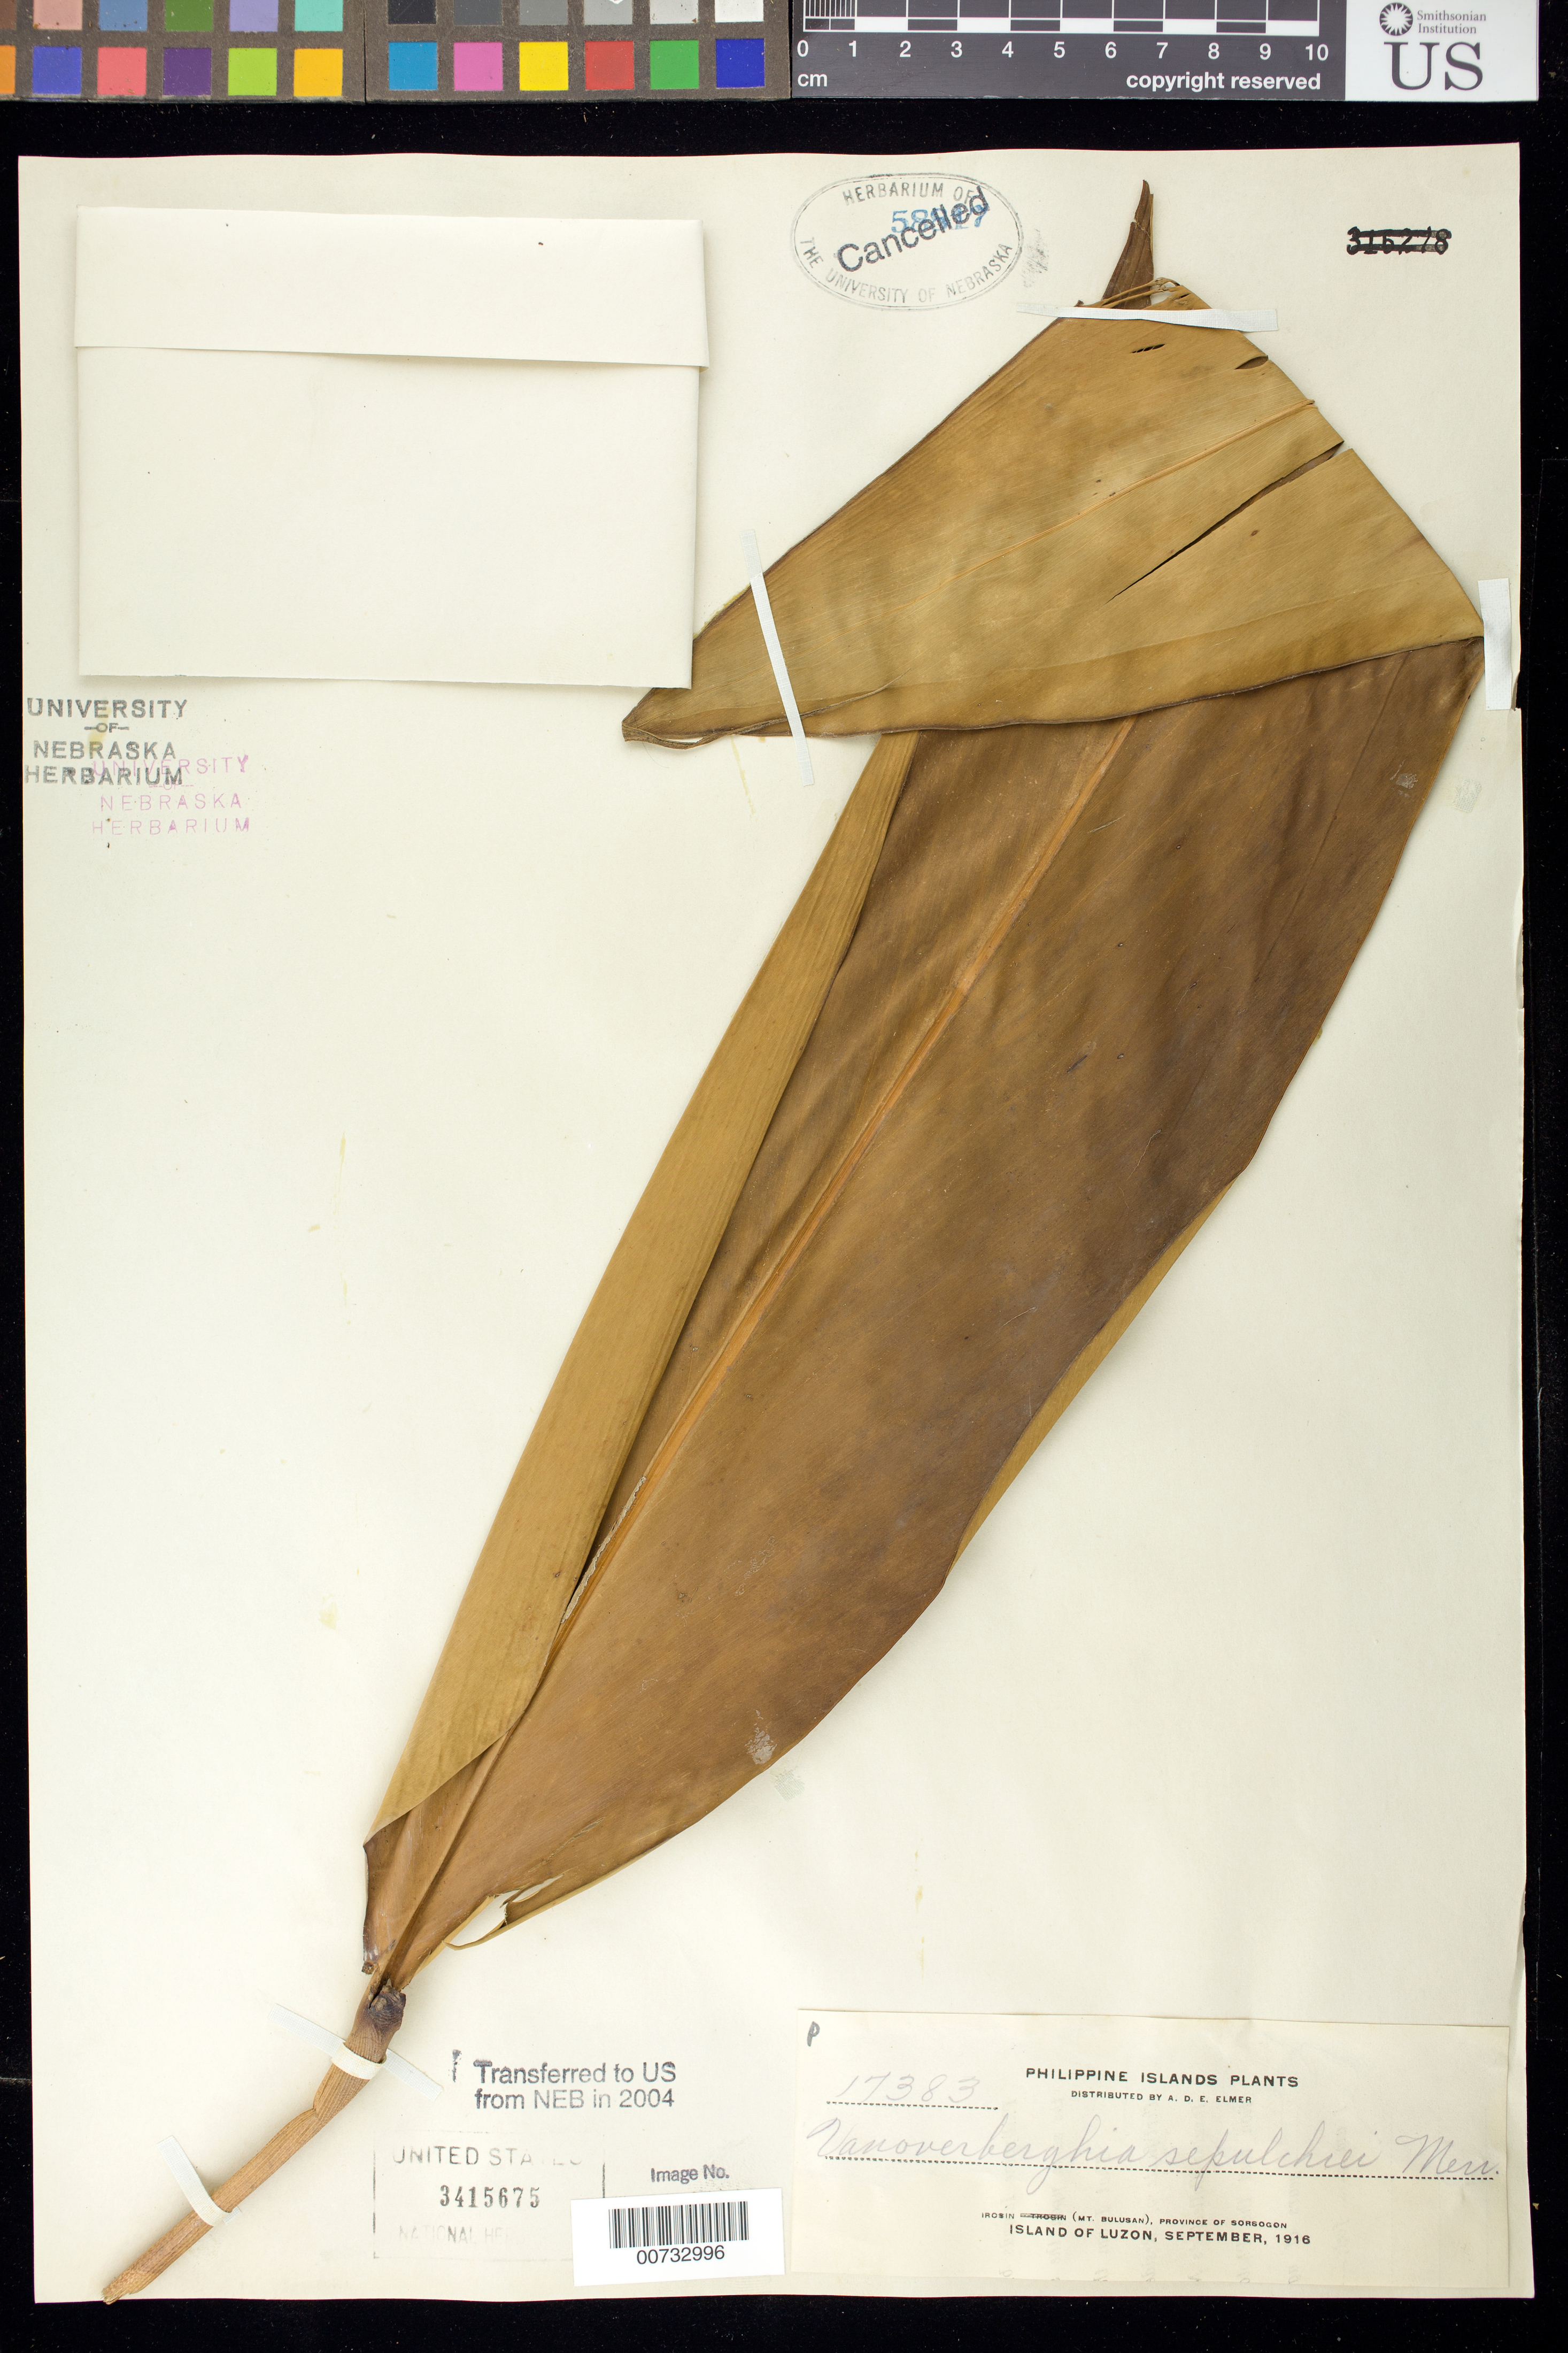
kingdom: Plantae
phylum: Tracheophyta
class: Liliopsida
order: Zingiberales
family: Zingiberaceae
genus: Vanoverberghia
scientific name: Vanoverberghia sepulchrei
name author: Merr.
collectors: A. D. E. Elmer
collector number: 17383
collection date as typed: Sep 1916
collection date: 1916-09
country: Philippines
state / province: Bicol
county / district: Sorsogon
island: Luzon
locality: Irosin, Mt. Bulusan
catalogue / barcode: US 3415675